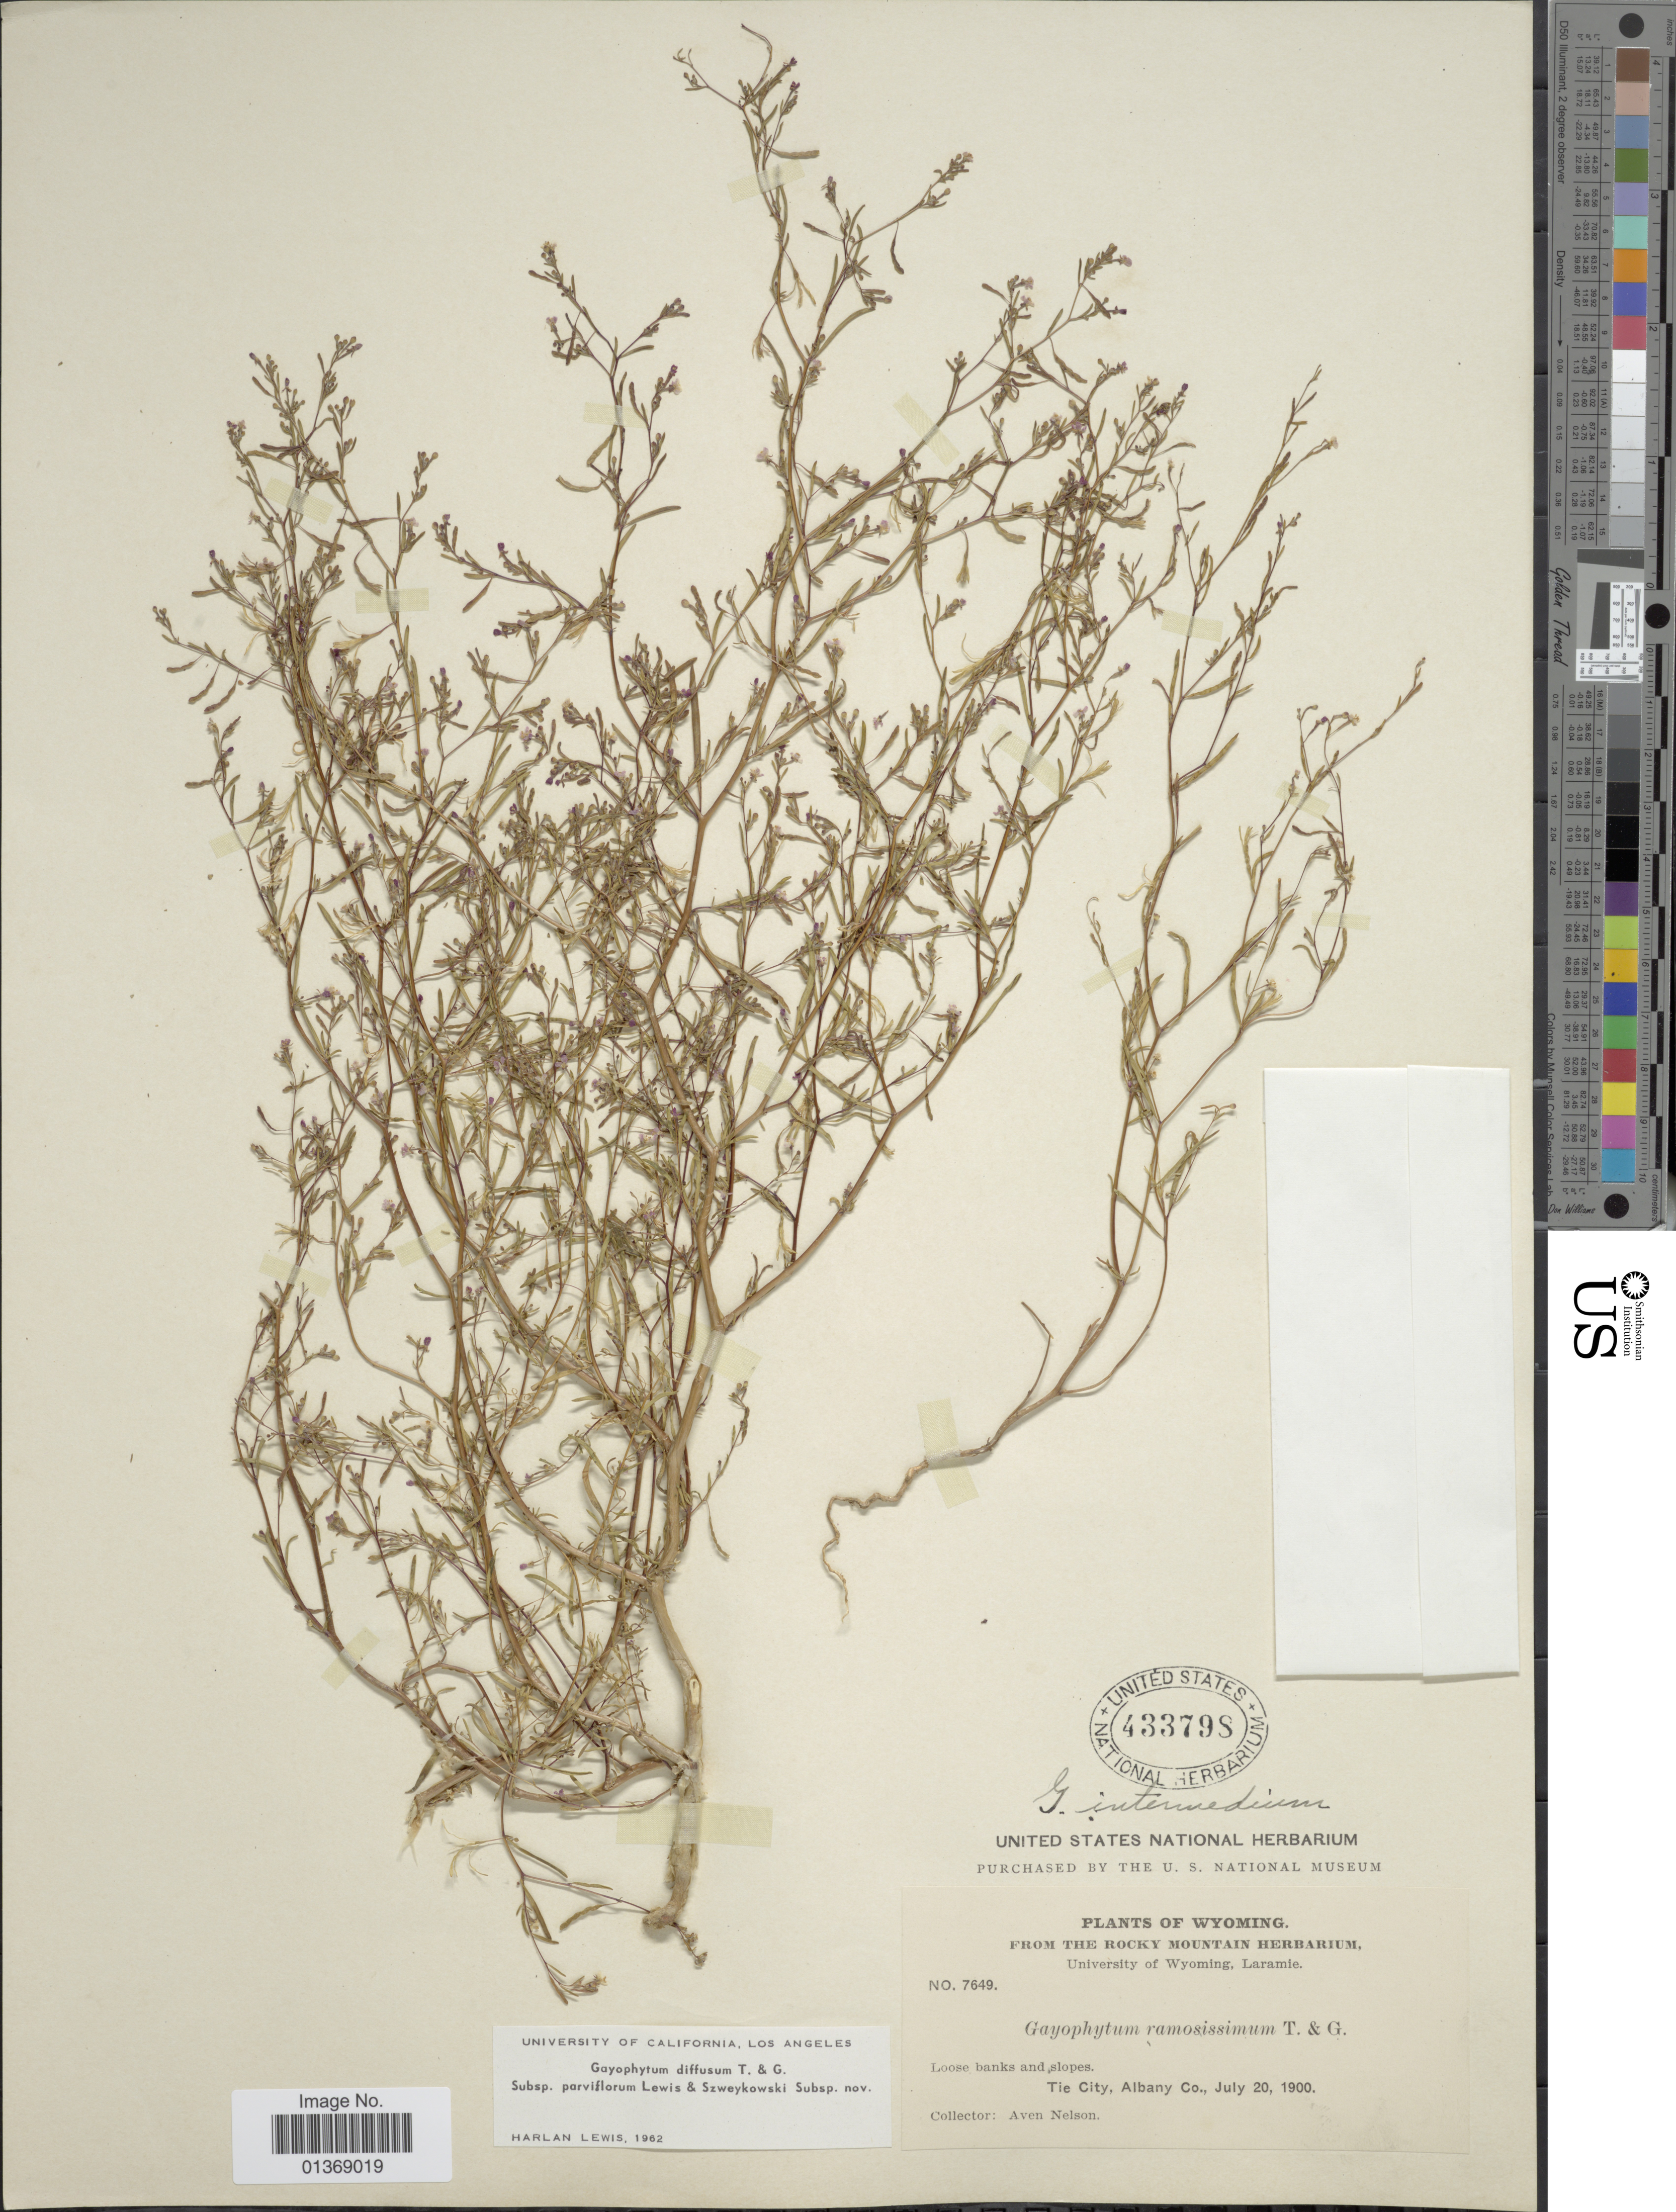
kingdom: Plantae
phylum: Tracheophyta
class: Magnoliopsida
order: Myrtales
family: Onagraceae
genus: Gayophytum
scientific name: Gayophytum diffusum subsp. parviflorum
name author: F. H. Lewis & Szweyk.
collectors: A. Nelson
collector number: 7649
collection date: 1900-07-20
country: United States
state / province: Wyoming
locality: Loose banks and slopes. Tie City, Albany Co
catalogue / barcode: US 433798